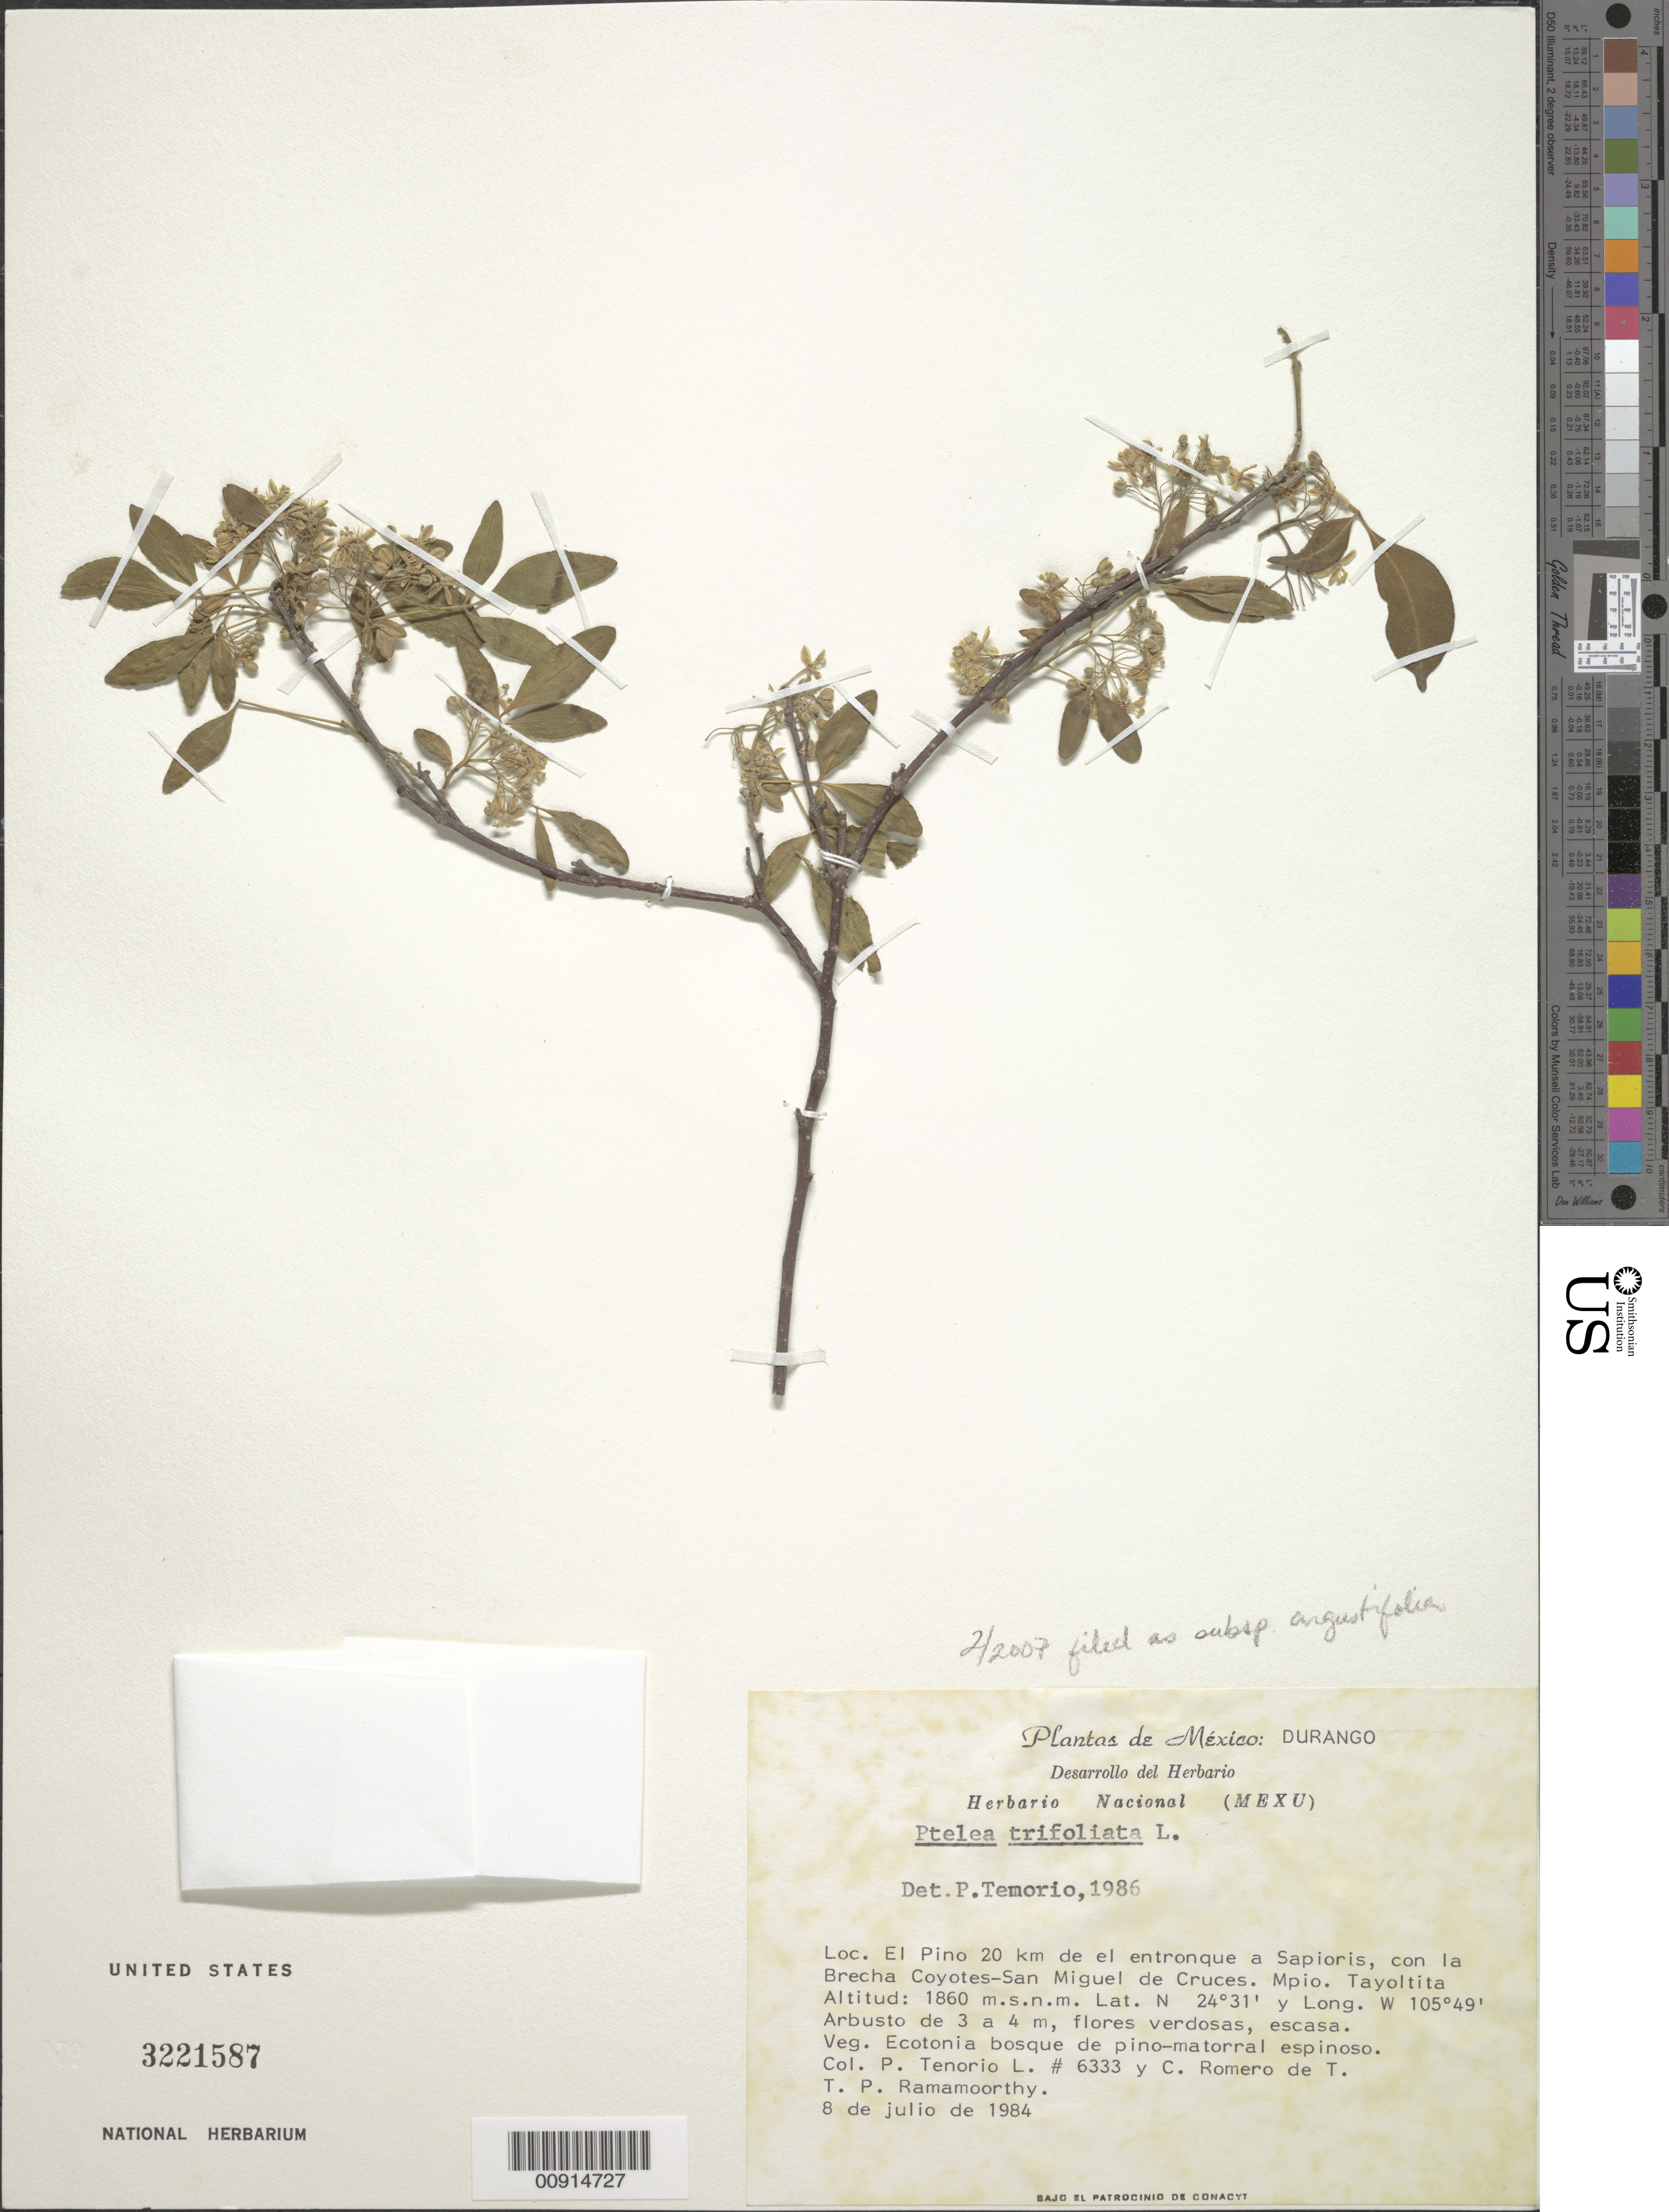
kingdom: Plantae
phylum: Tracheophyta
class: Magnoliopsida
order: Sapindales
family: Rutaceae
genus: Ptelea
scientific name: Ptelea trifoliata subsp. angustifolia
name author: (Benth.) V. L. Bailey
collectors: P. Tenorio L., C. Romero de T. & T. P. Ramamoorthy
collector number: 6333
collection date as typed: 08 Jul 1984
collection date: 1984-07-08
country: Mexico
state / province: Durango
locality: Durango: El Pino 20 km de el entronque a Sapioris, con la Brecha Coyotes-San Miguel de Cruces. Mpio. Tayoltita.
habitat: Ecotonia bosque de pino-matorral espinoso.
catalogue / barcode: US 3221587